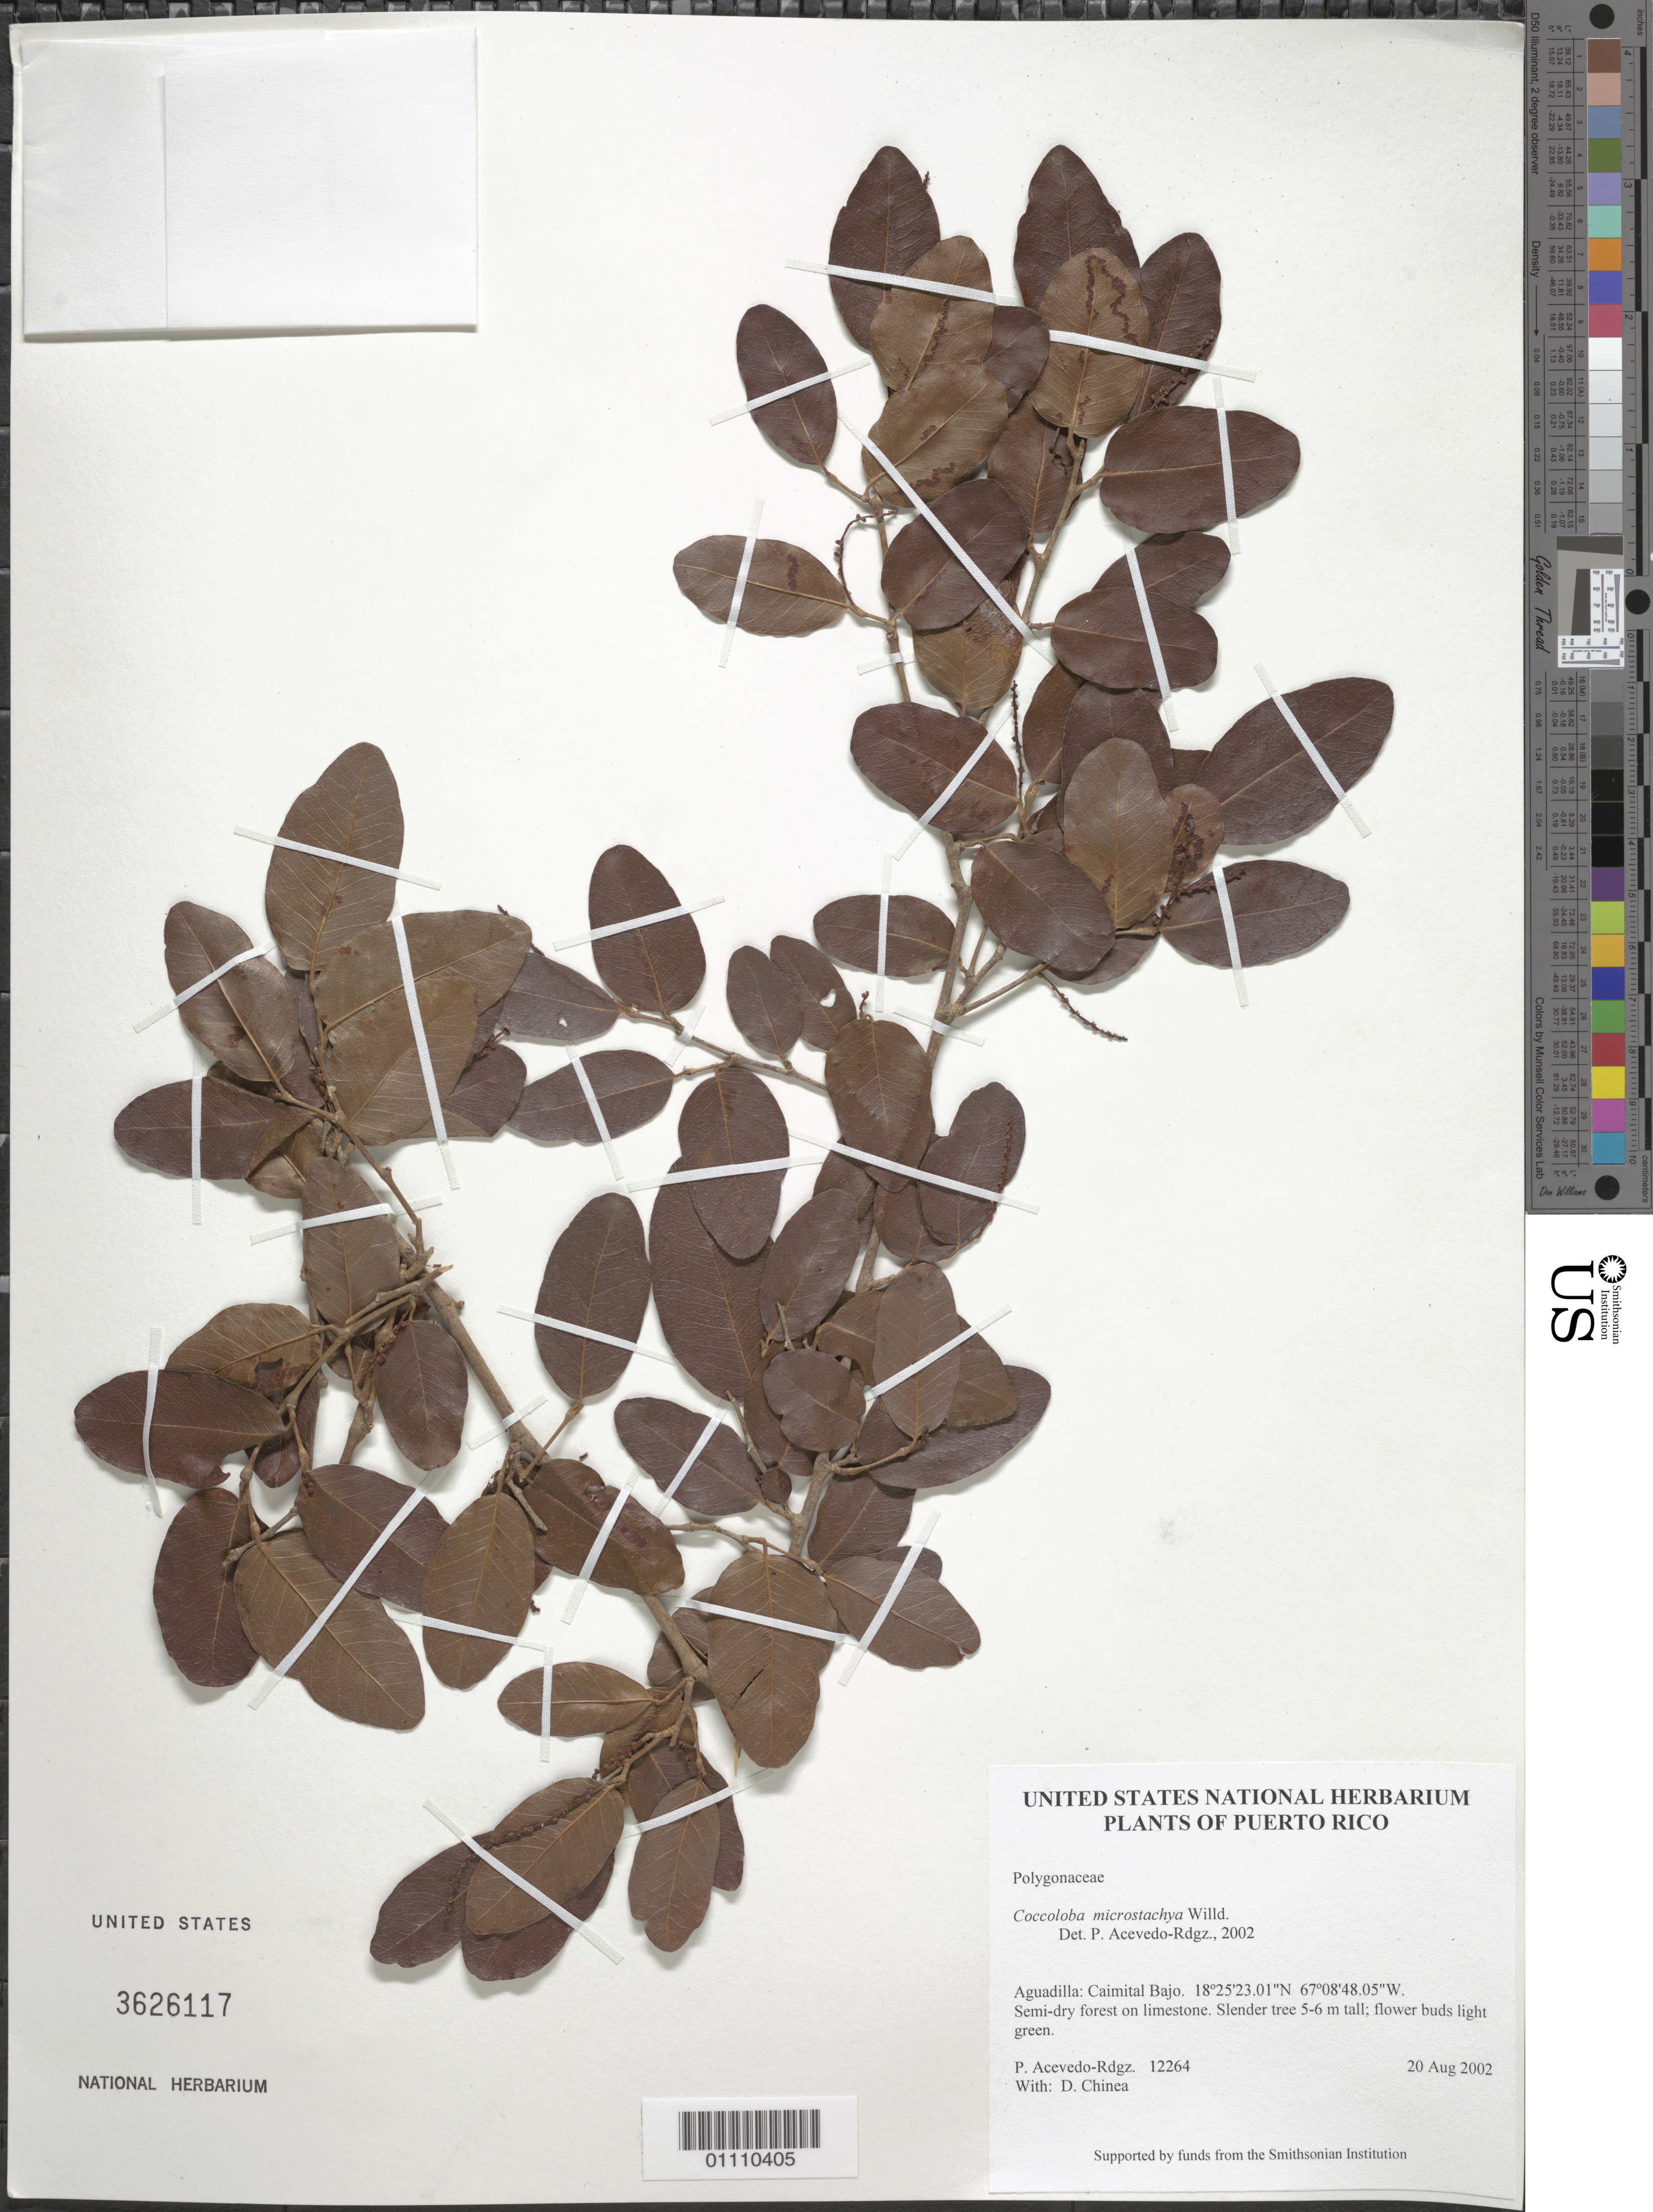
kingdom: Plantae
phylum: Tracheophyta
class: Magnoliopsida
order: Caryophyllales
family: Polygonaceae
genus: Coccoloba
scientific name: Coccoloba microstachya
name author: Willd.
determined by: Acevedo-Rodríguez, P., (BOT), Smithsonian Institution - National Museum of Natural History (UNITED STATES)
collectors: P. Acevedo-Rodr. & D. Chinea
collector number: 12264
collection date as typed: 20 Aug 2002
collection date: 2002-08-20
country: Puerto Rico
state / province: Aguadilla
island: Puerto Rico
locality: Aguadilla: Caimital Bajo.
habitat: Semi-dry forest on limestone.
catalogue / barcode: US 3626117